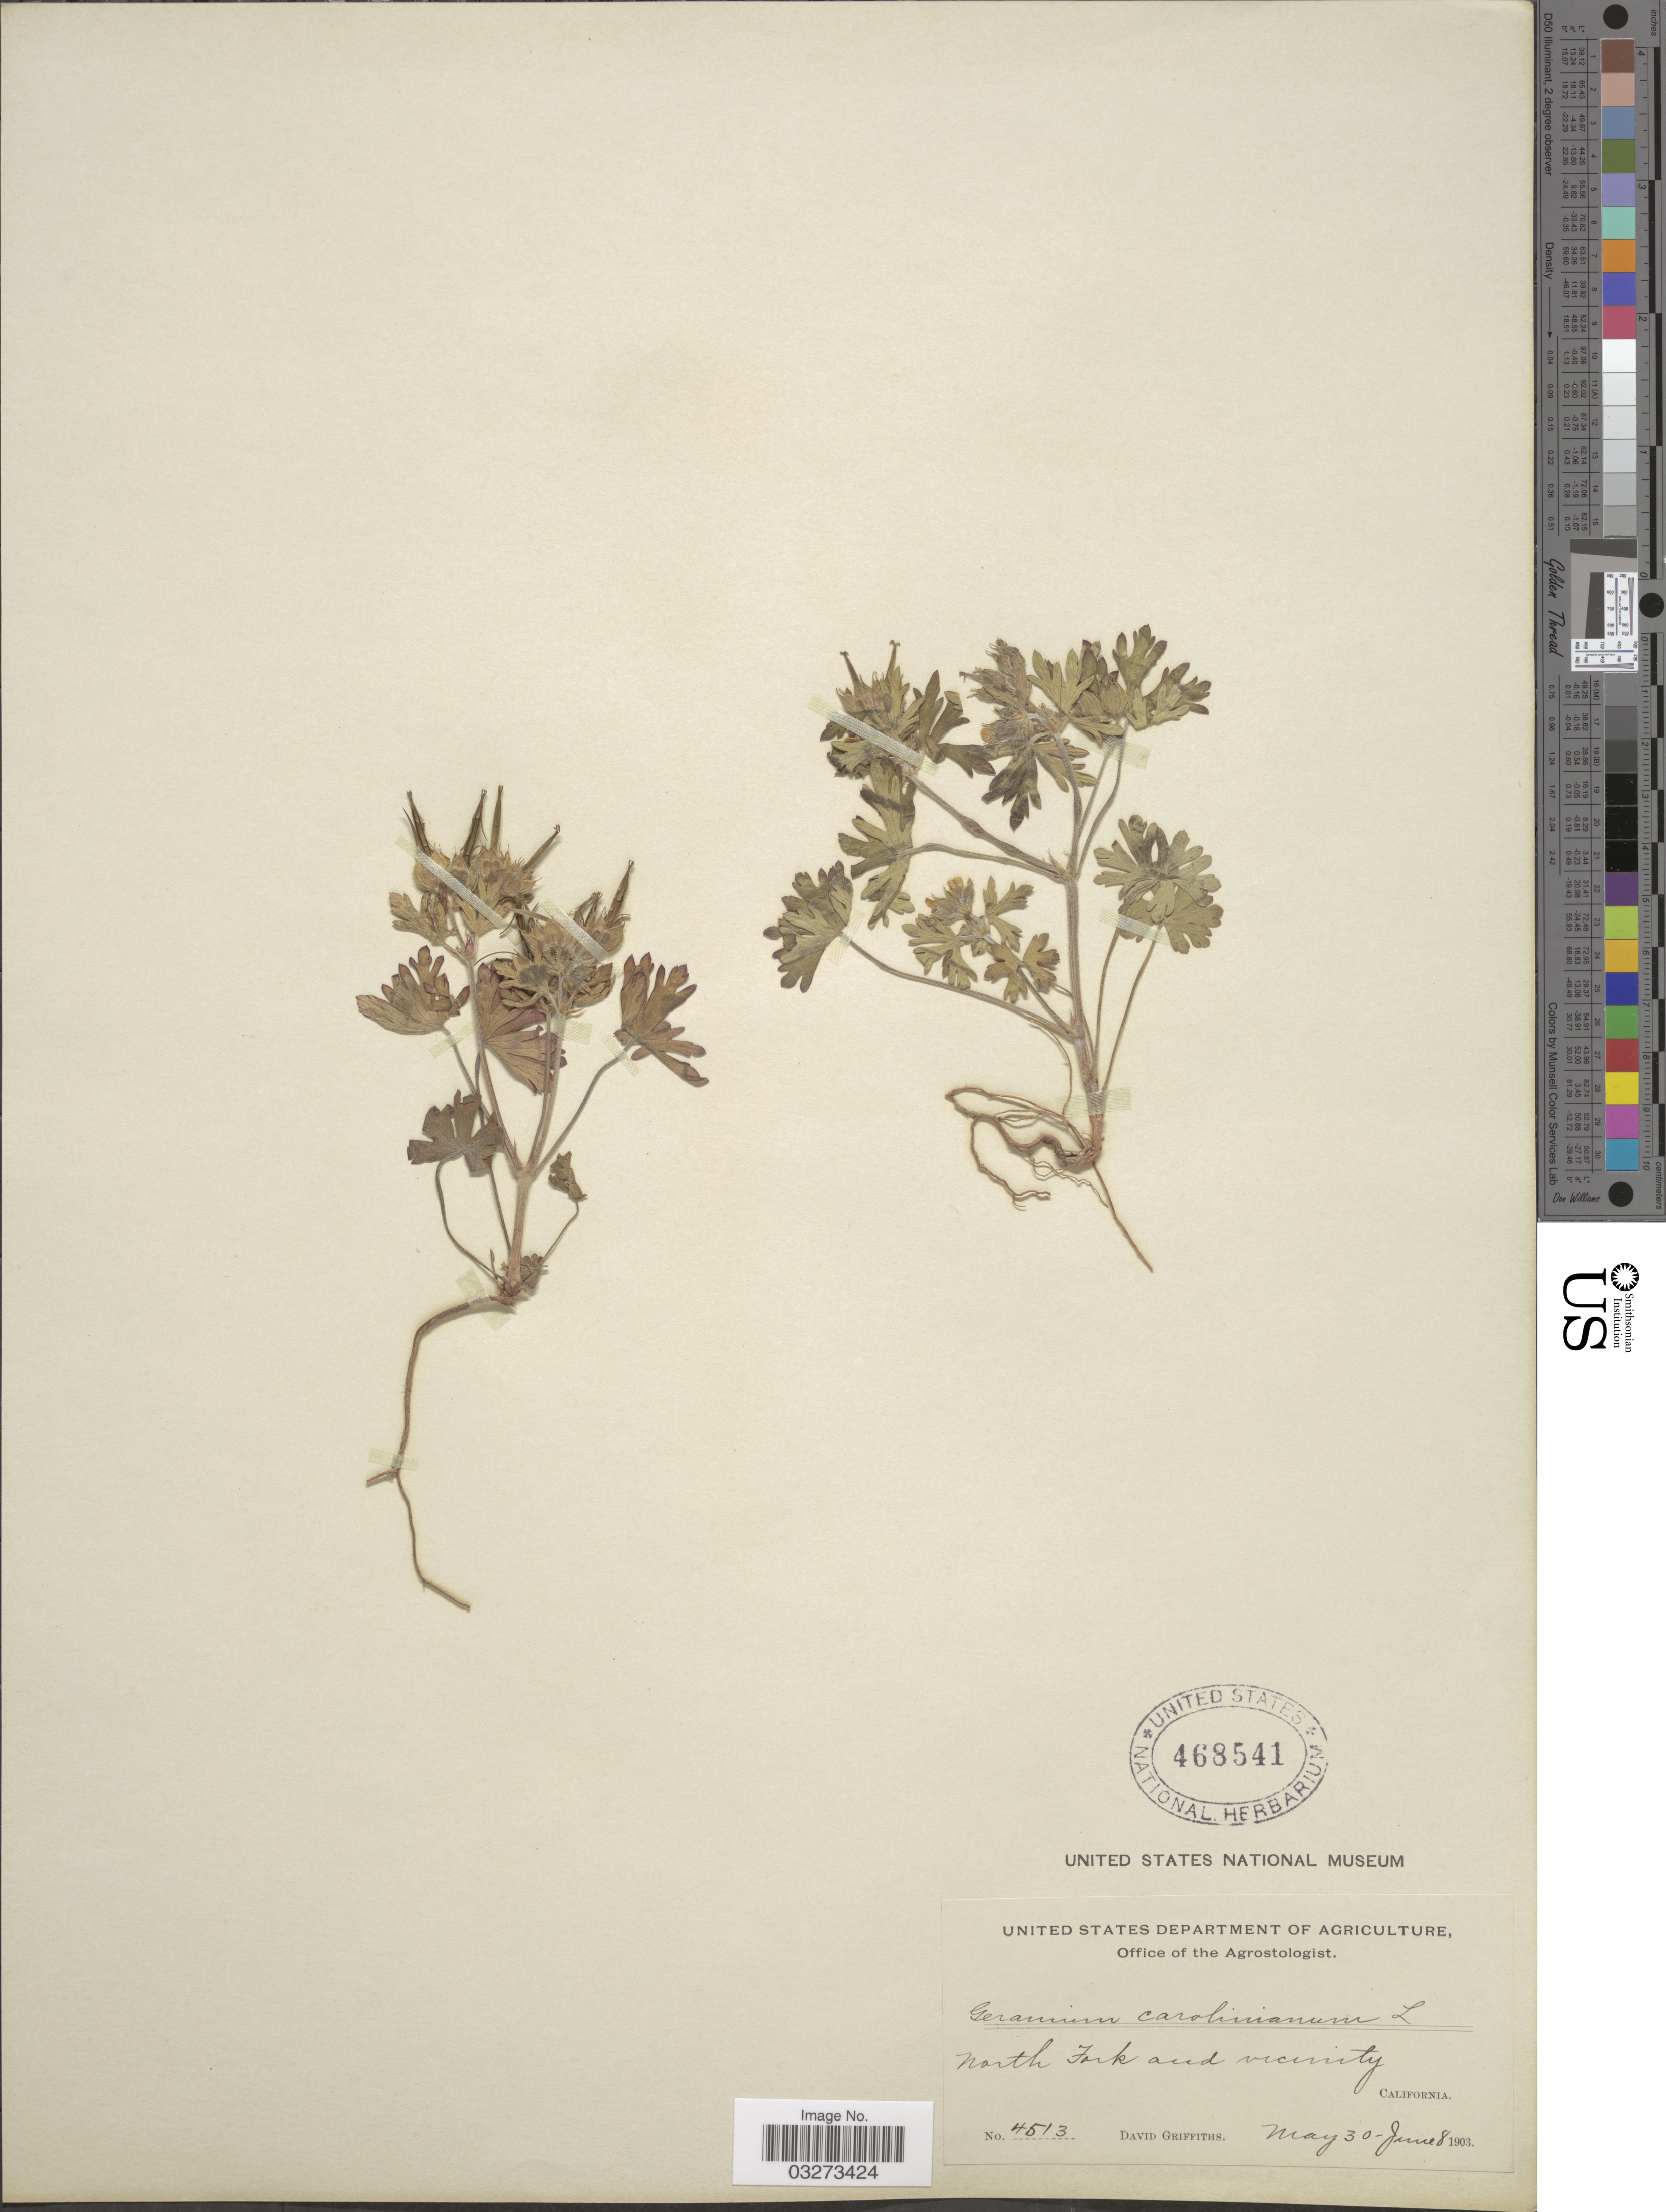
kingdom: Plantae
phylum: Tracheophyta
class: Magnoliopsida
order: Geraniales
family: Geraniaceae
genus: Geranium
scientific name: Geranium carolinianum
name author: L.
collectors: D. Griffiths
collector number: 4513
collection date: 1903-05-30/1903-06-08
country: United States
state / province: California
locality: North Fork and vicinity.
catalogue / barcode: US 468541